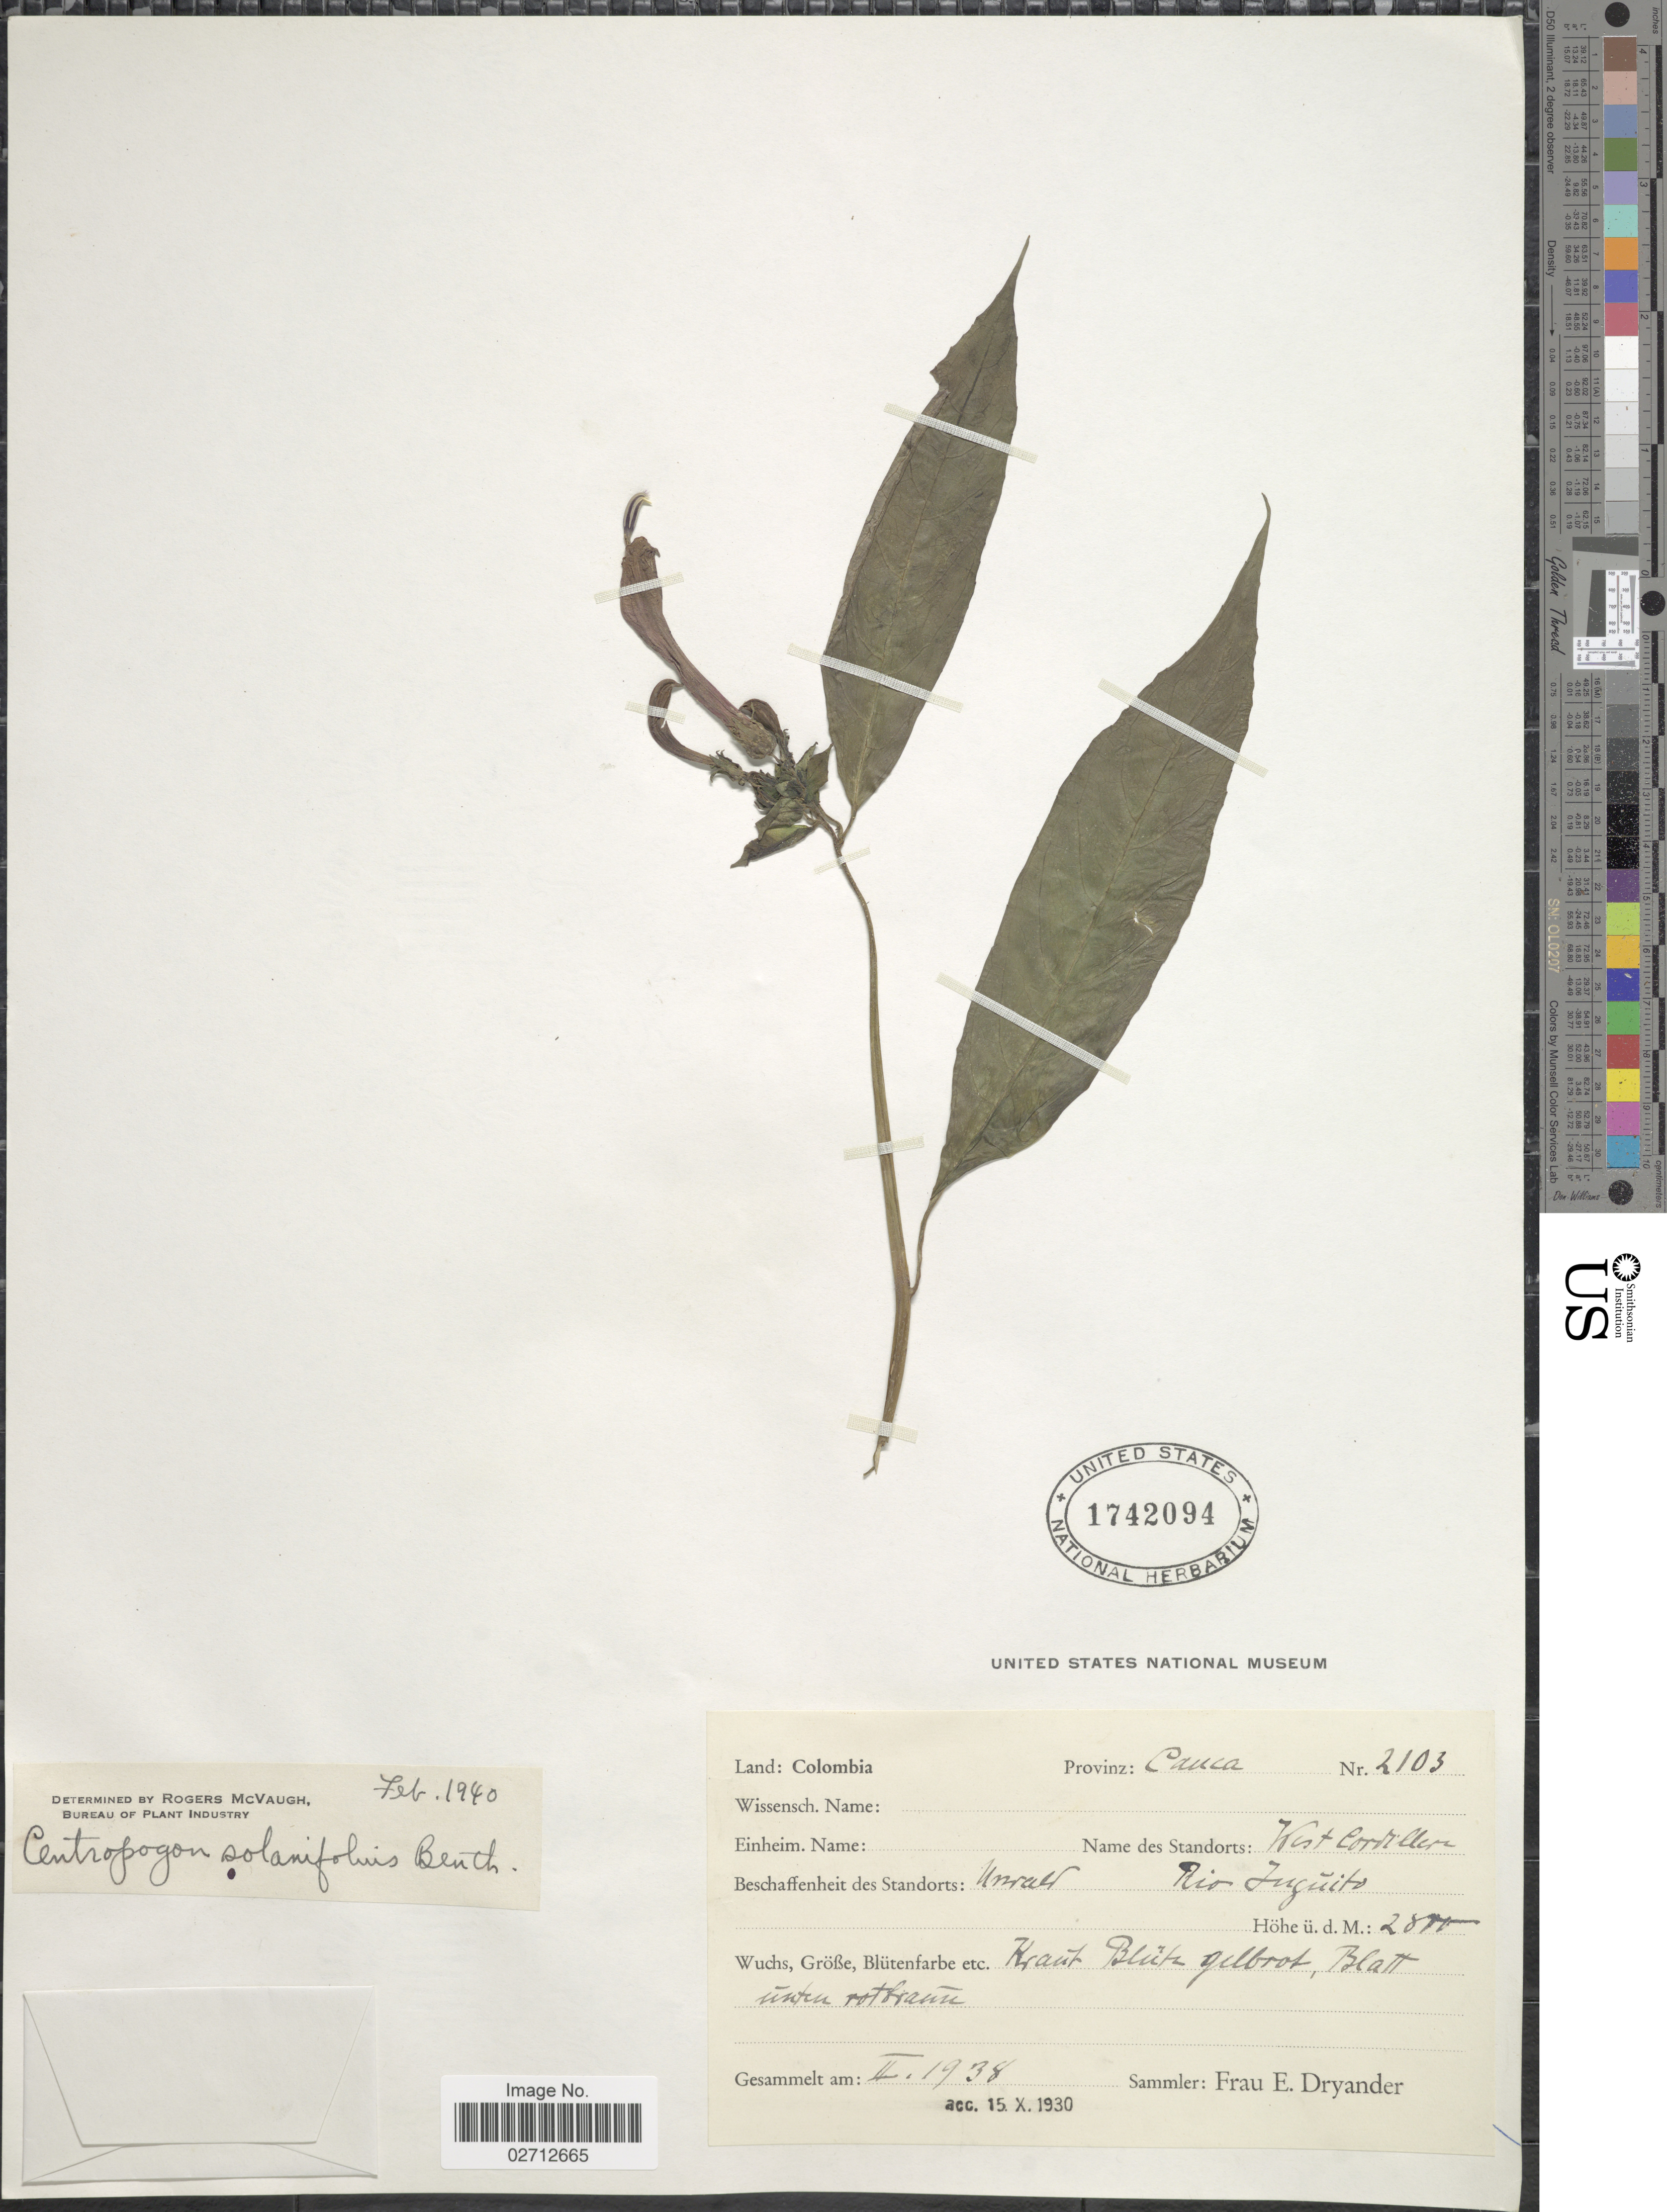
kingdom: Plantae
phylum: Tracheophyta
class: Magnoliopsida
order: Asterales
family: Campanulaceae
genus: Centropogon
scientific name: Centropogon solanifolius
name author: Benth.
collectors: F. Dryander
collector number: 2103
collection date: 1938-02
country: Colombia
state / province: Cauca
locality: West Cordillera, Urwald, Rio Jugüito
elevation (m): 2800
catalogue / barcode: US 1742094